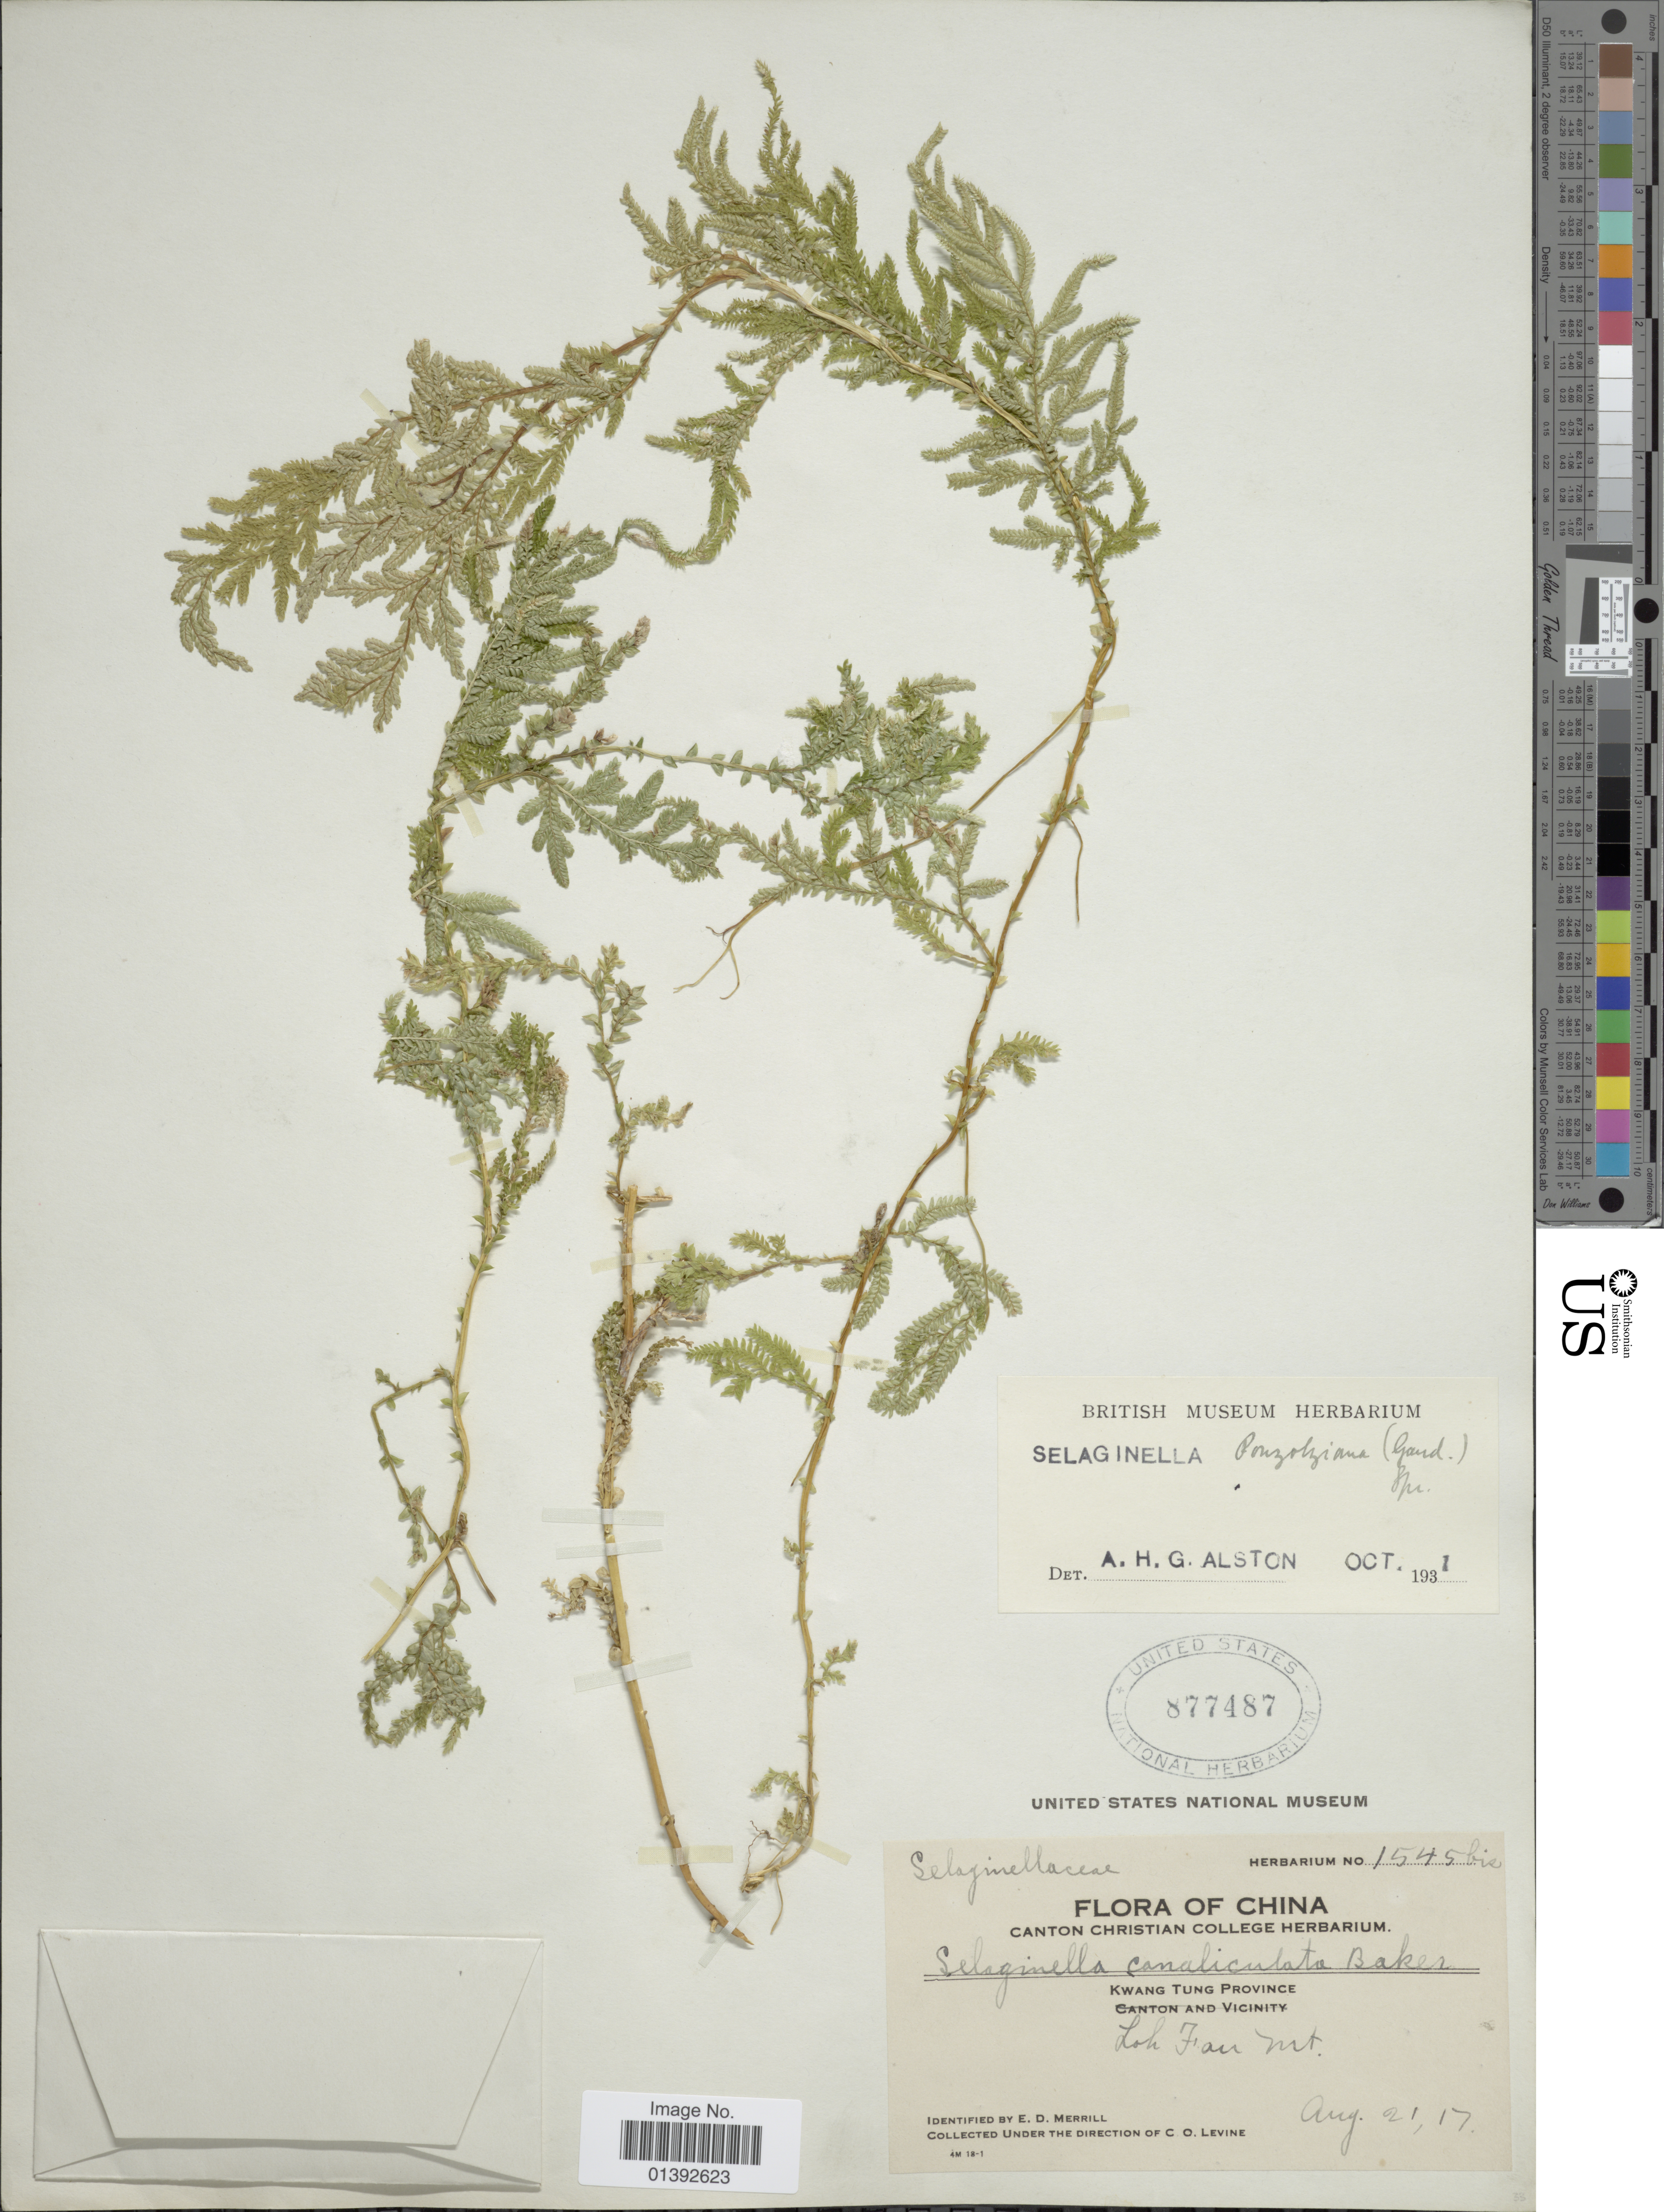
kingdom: Plantae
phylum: Tracheophyta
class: Lycopodiopsida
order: Selaginellales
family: Selaginellaceae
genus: Selaginella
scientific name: Selaginella delicatula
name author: (Desv.) Alston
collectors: C. O. Levine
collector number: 1545 bis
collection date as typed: Transcribed d/m/y: 21/8/17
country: China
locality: Kwang Tung Province, Loh Fau Mt.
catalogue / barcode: US 877487